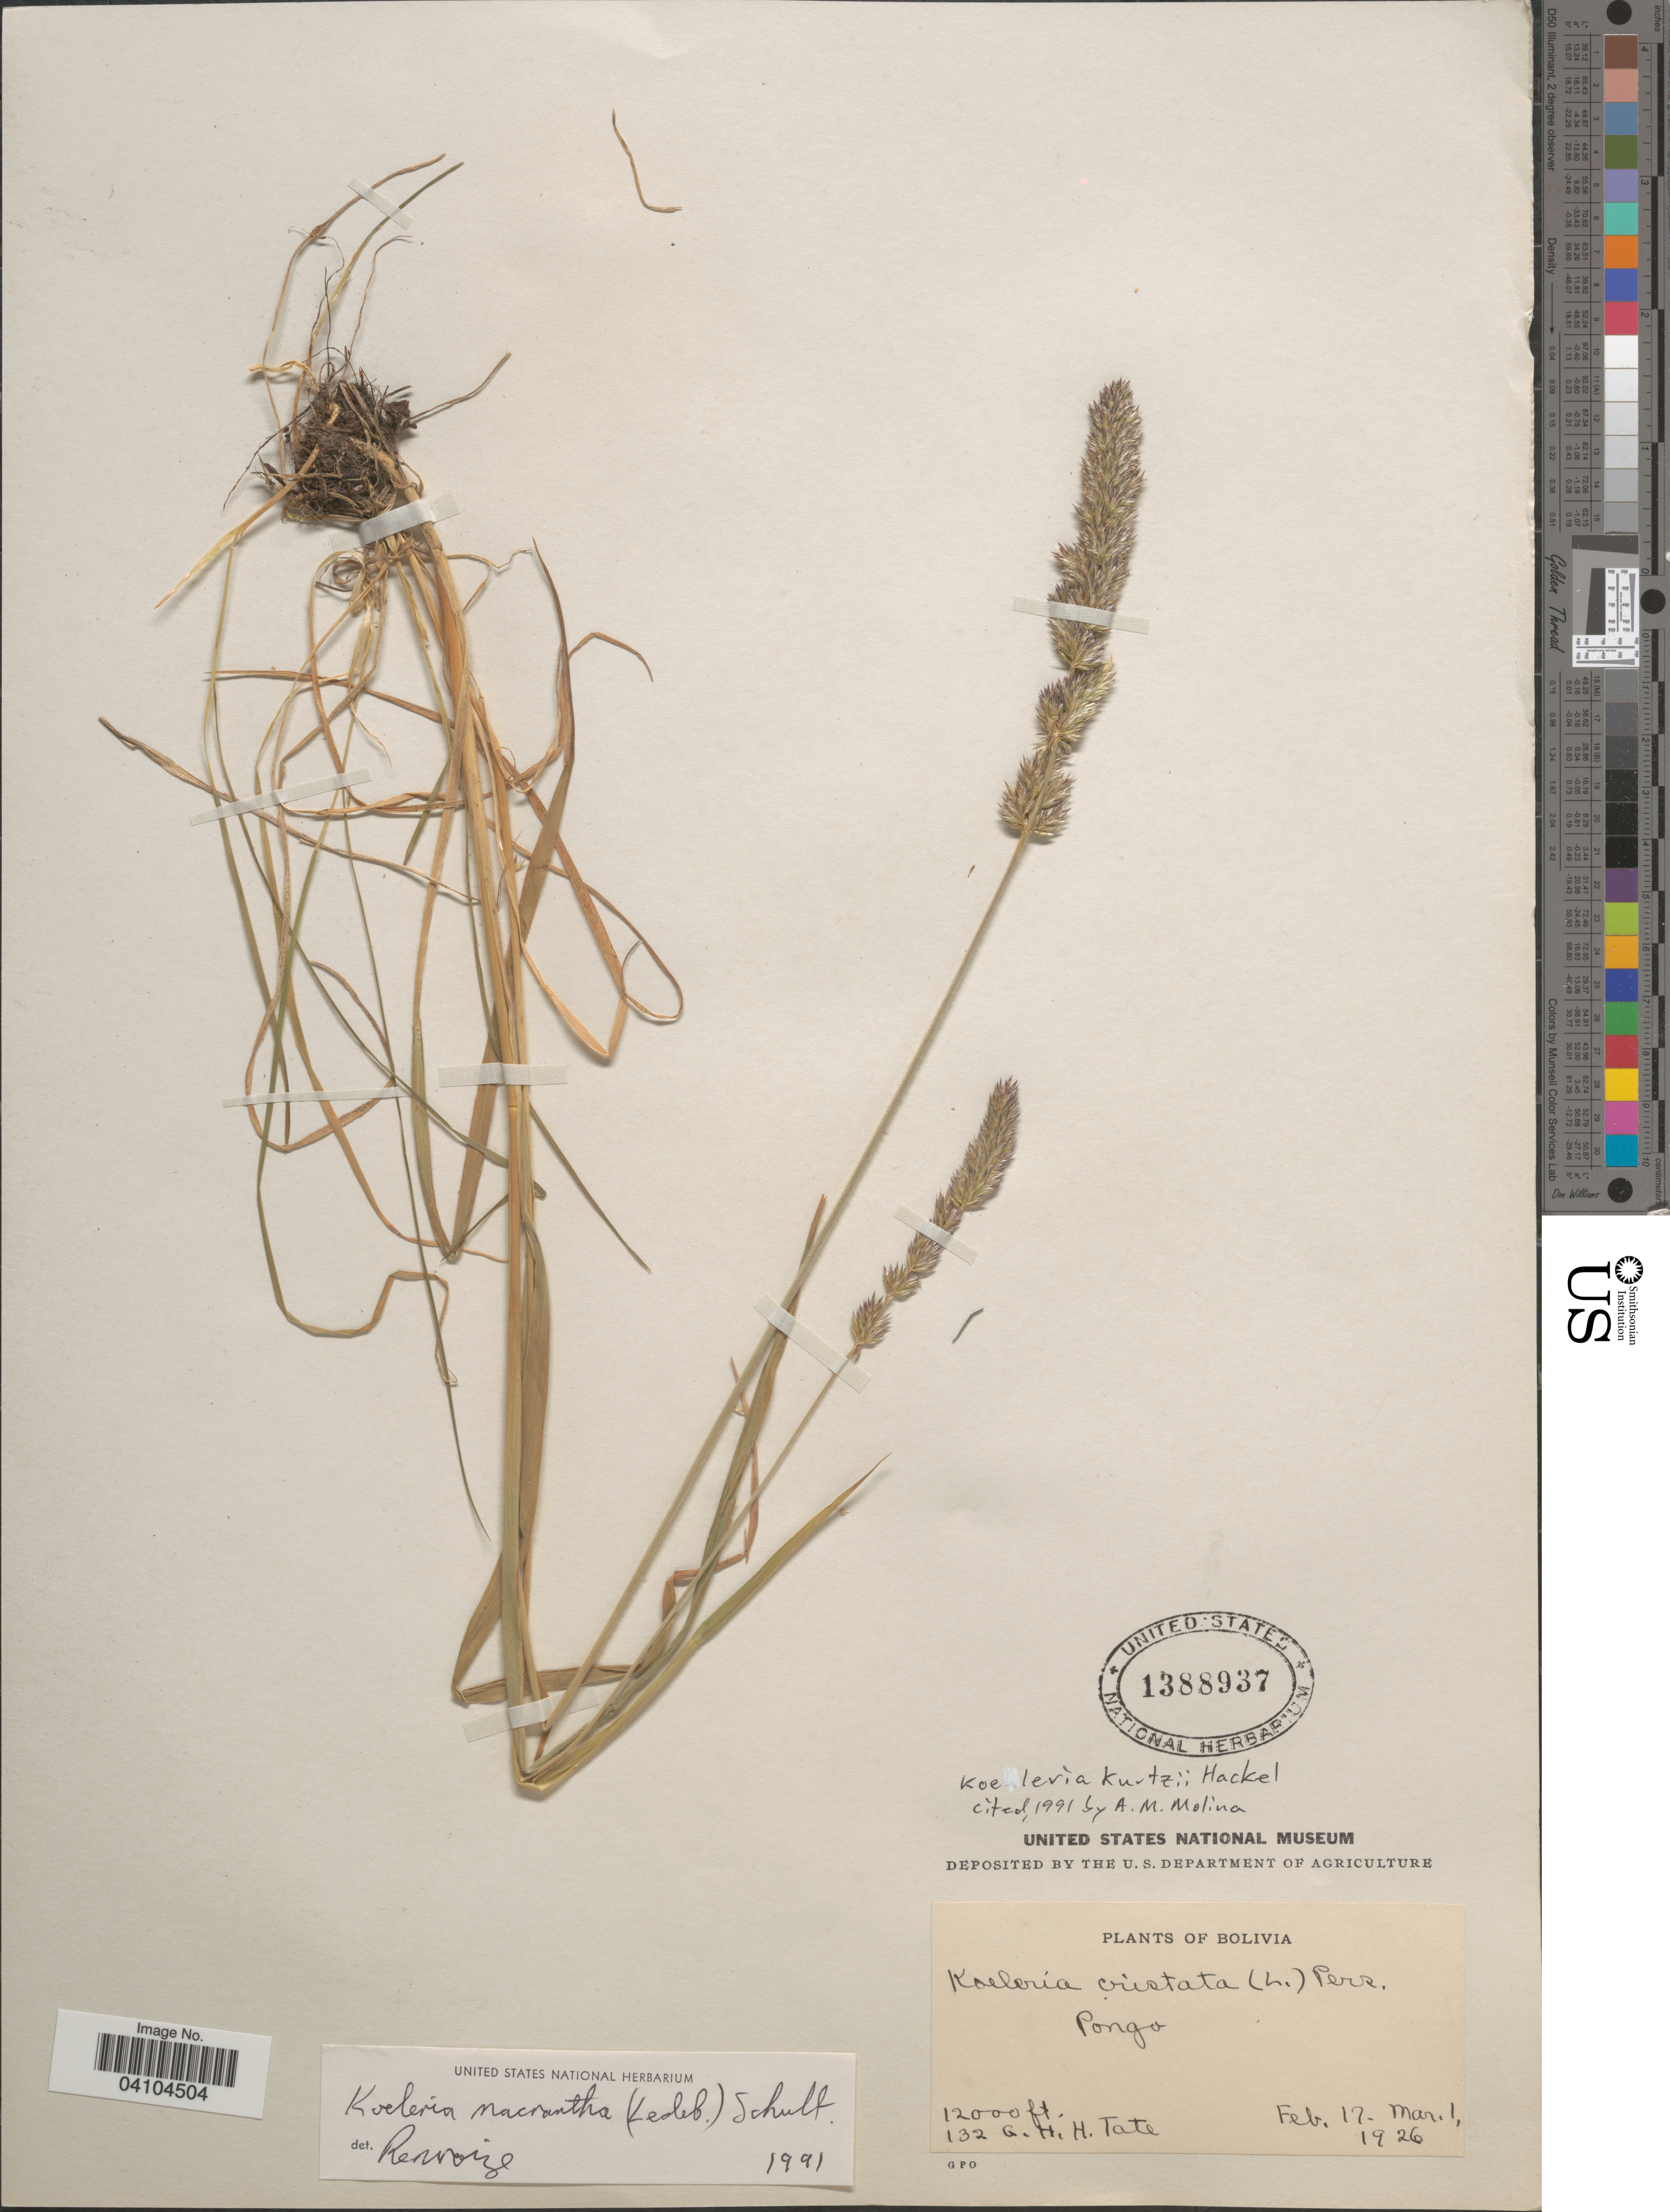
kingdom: Plantae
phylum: Tracheophyta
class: Liliopsida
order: Poales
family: Poaceae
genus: Koeleria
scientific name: Koeleria kurtzii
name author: Hack. ex Kurtz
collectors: G. H. H.Tate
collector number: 132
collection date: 1926-02-17/1926-03-01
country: Bolivia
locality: Pongo.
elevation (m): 3658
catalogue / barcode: US 1388937